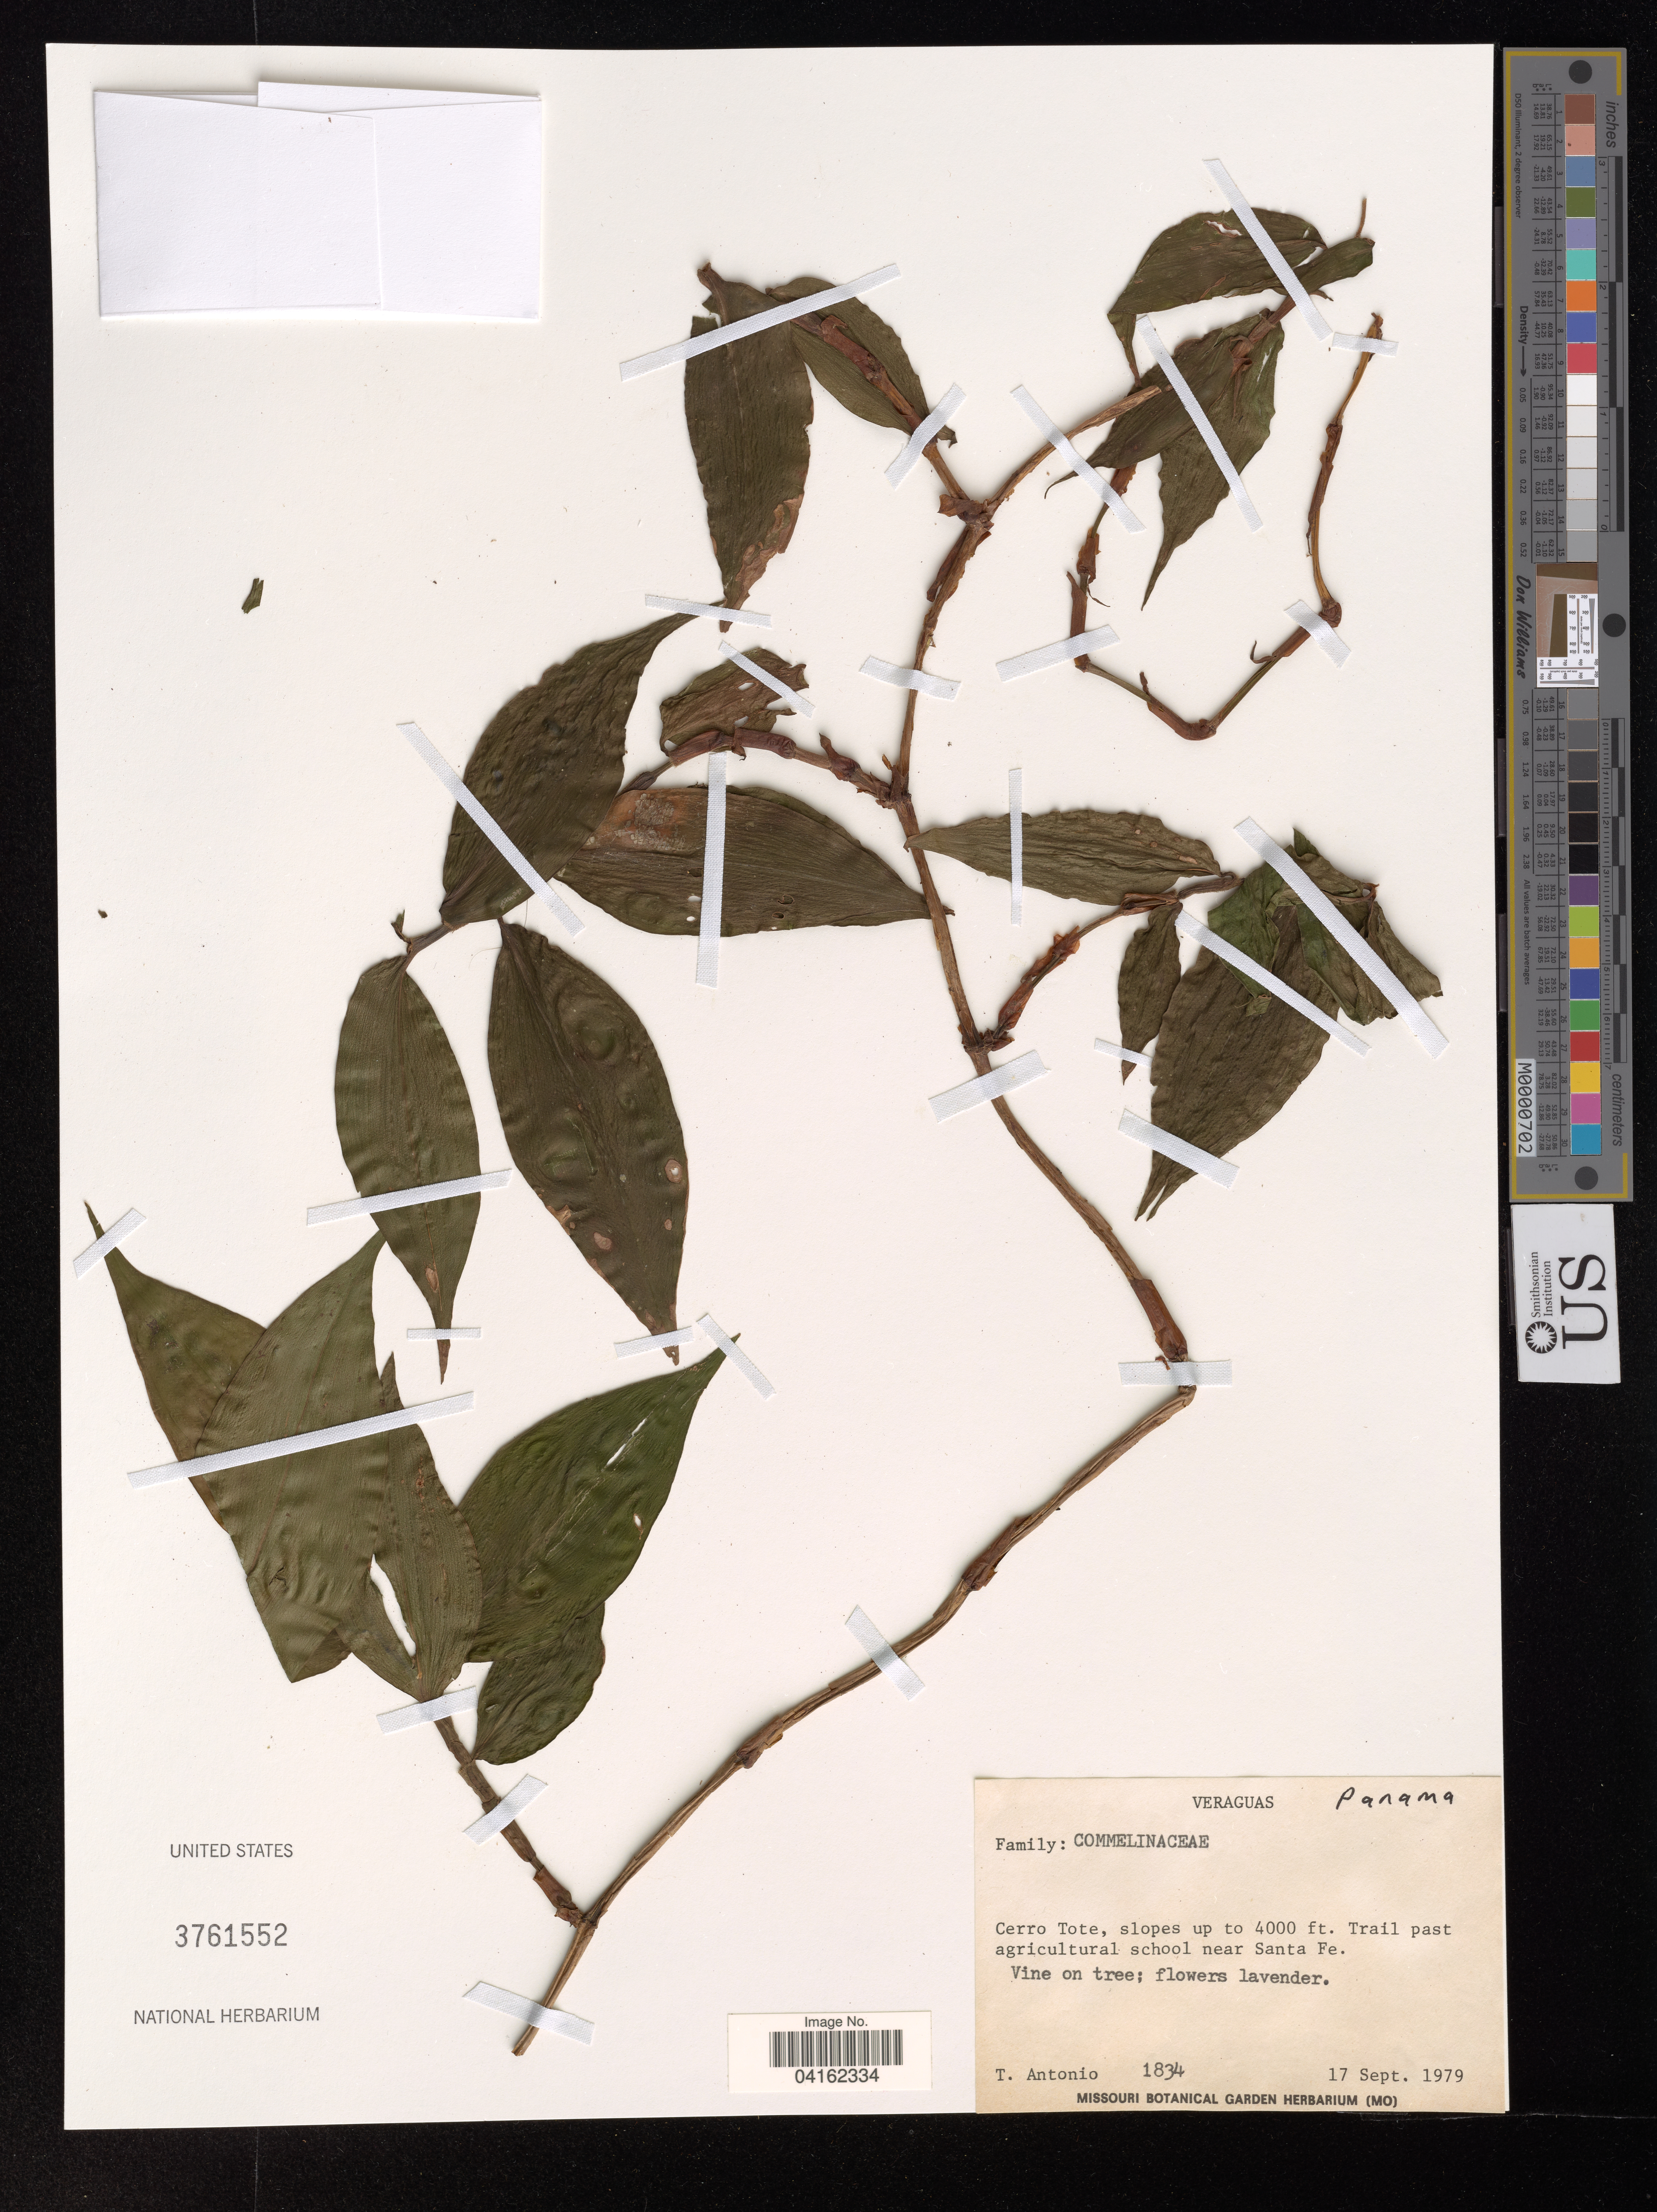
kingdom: Plantae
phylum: Tracheophyta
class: Liliopsida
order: Commelinales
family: Commelinaceae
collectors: T. Antonio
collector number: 1834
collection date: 1979-09-17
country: Panama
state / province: Veraguas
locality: Cerro Tote. Trail past agricultural school near Santa Fe.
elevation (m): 1219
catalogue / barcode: US 3761552